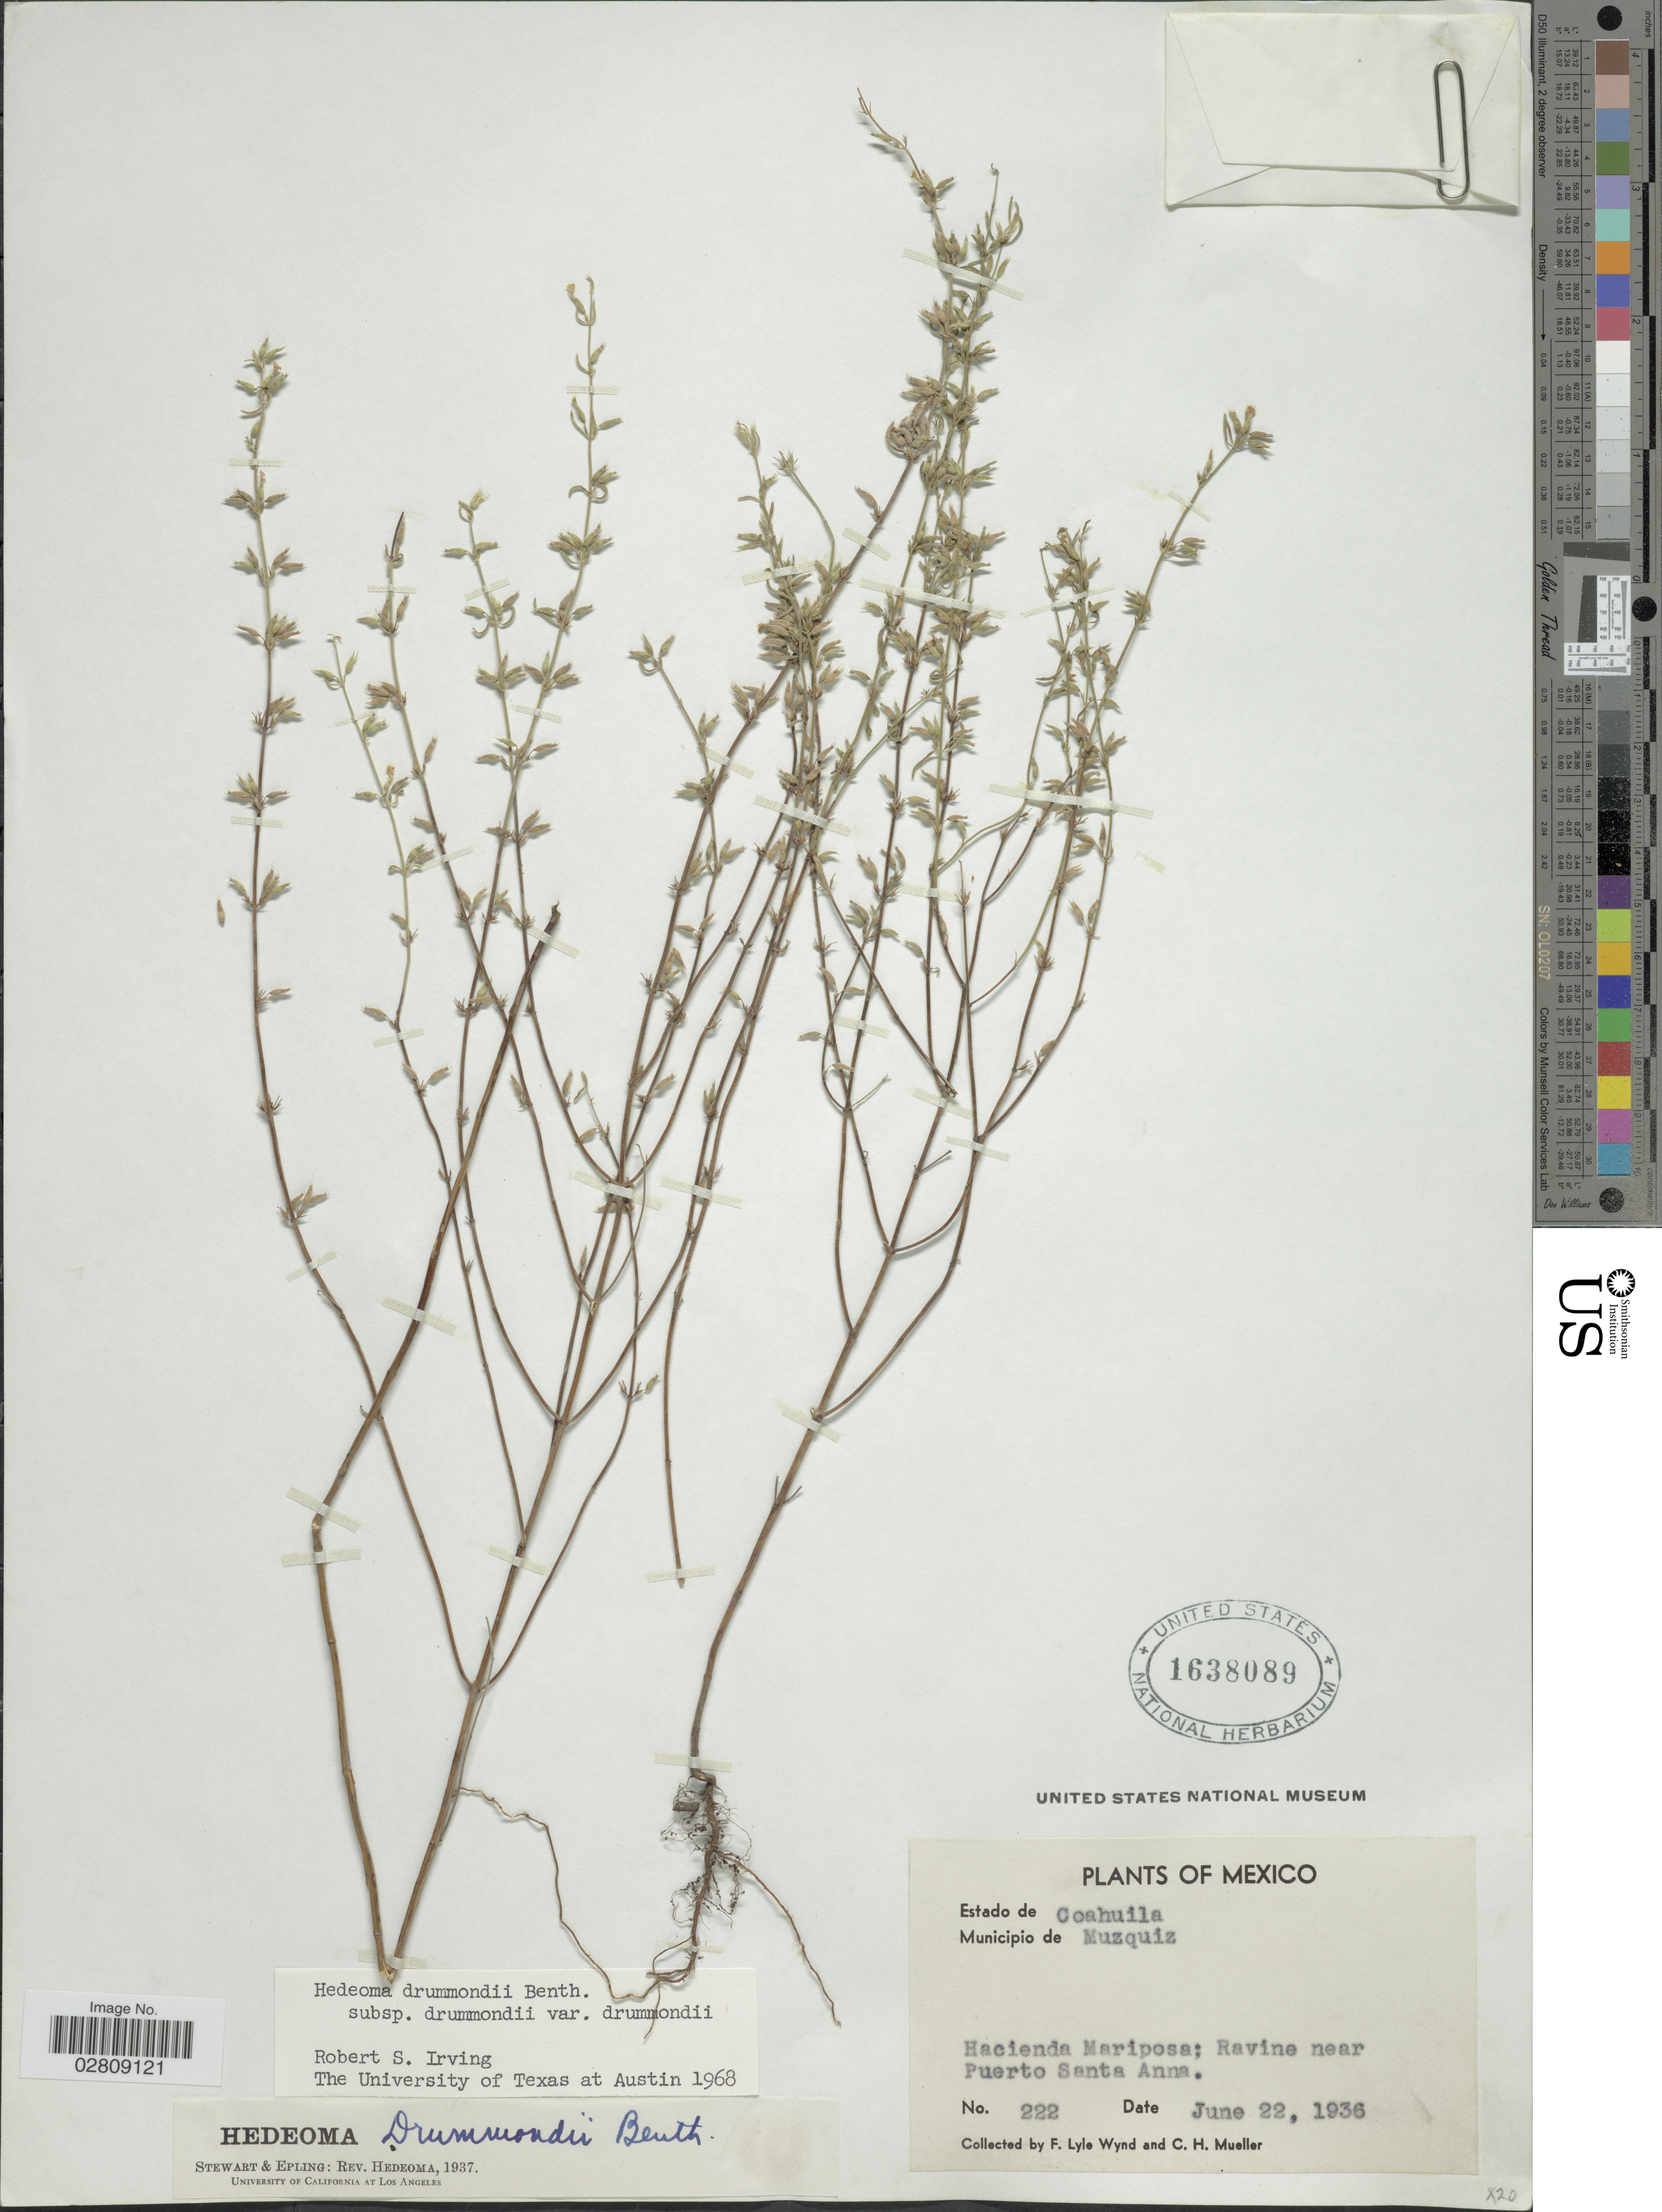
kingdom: Plantae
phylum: Tracheophyta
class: Magnoliopsida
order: Lamiales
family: Lamiaceae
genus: Hedeoma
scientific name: Hedeoma drummondii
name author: Benth.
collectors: F. L. Wynd & C. H. Mueller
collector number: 222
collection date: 1936-06-22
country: Mexico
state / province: Coahuila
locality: Municipio de Muzquiz, Hacienda Mariposa; Ravine near Puerto Santa Anna.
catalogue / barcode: US 1638089